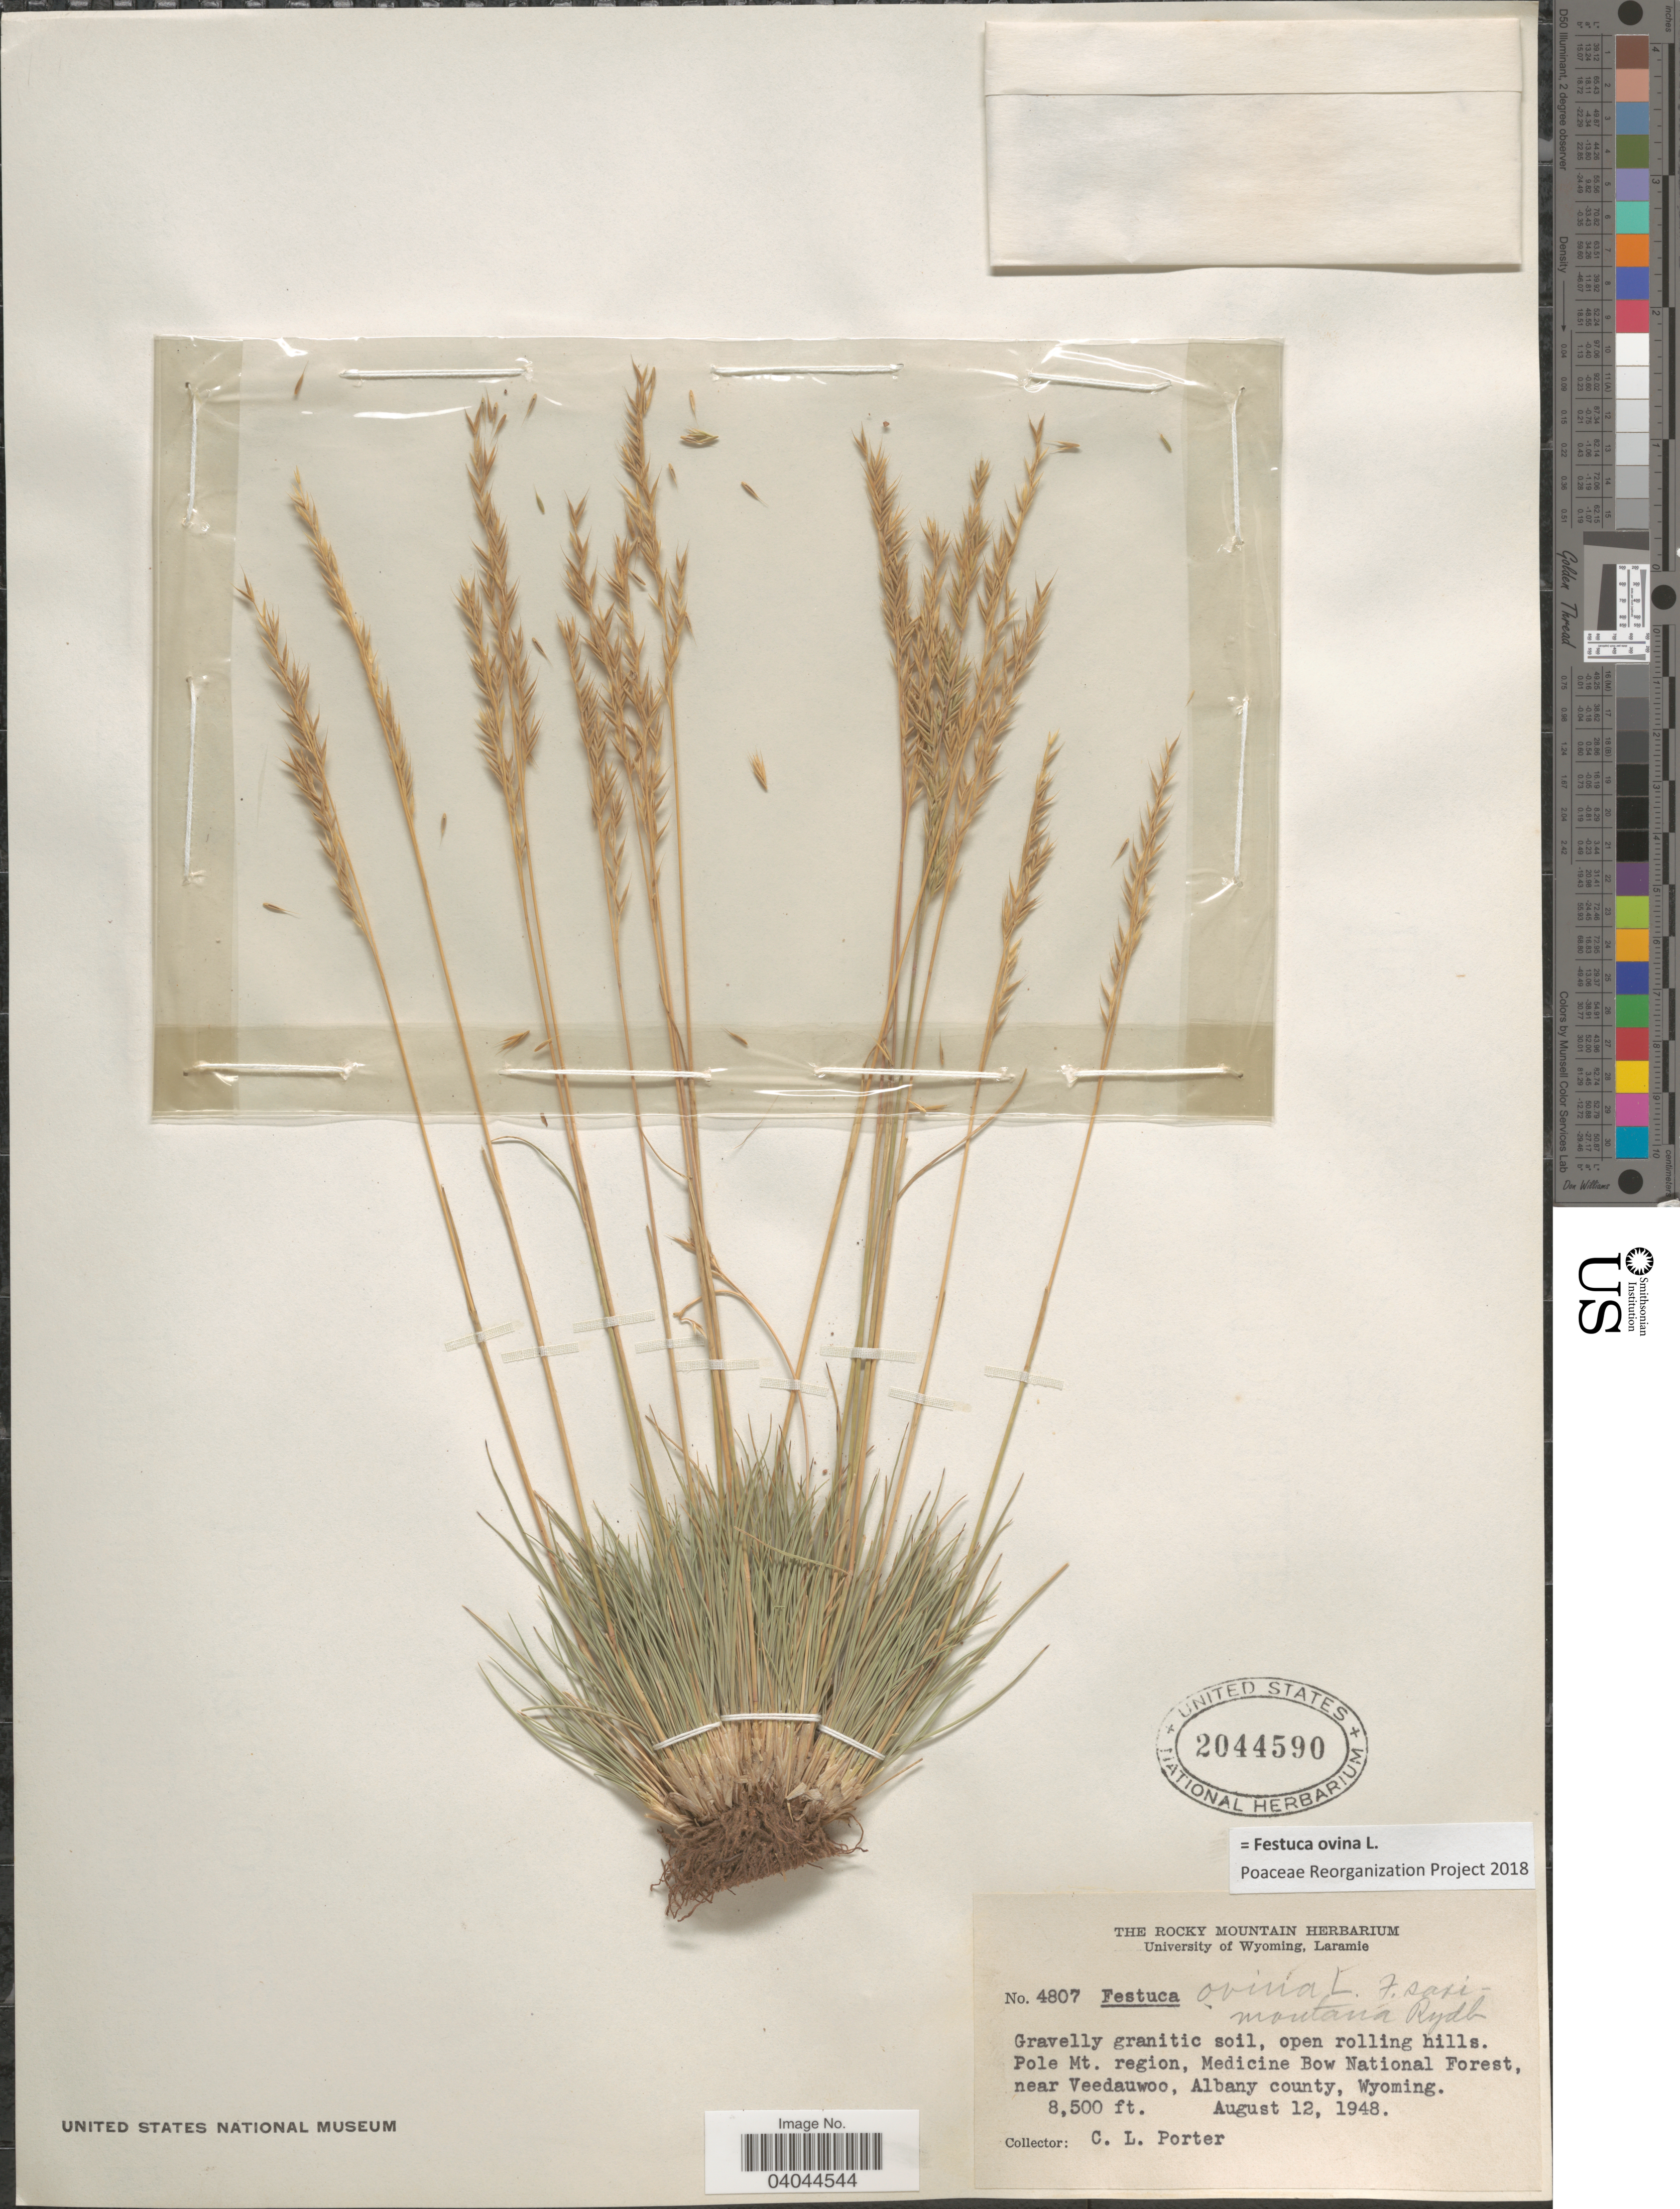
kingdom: Plantae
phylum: Tracheophyta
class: Liliopsida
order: Poales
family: Poaceae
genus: Festuca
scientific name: Festuca ovina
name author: L.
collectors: C. L. Porter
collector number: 4807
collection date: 1948-08-12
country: United States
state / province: Wyoming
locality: Pole Mt. region, Medicine Bow National Forest, near Veedauwoo, Albany county.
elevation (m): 2591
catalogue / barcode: US 2044590